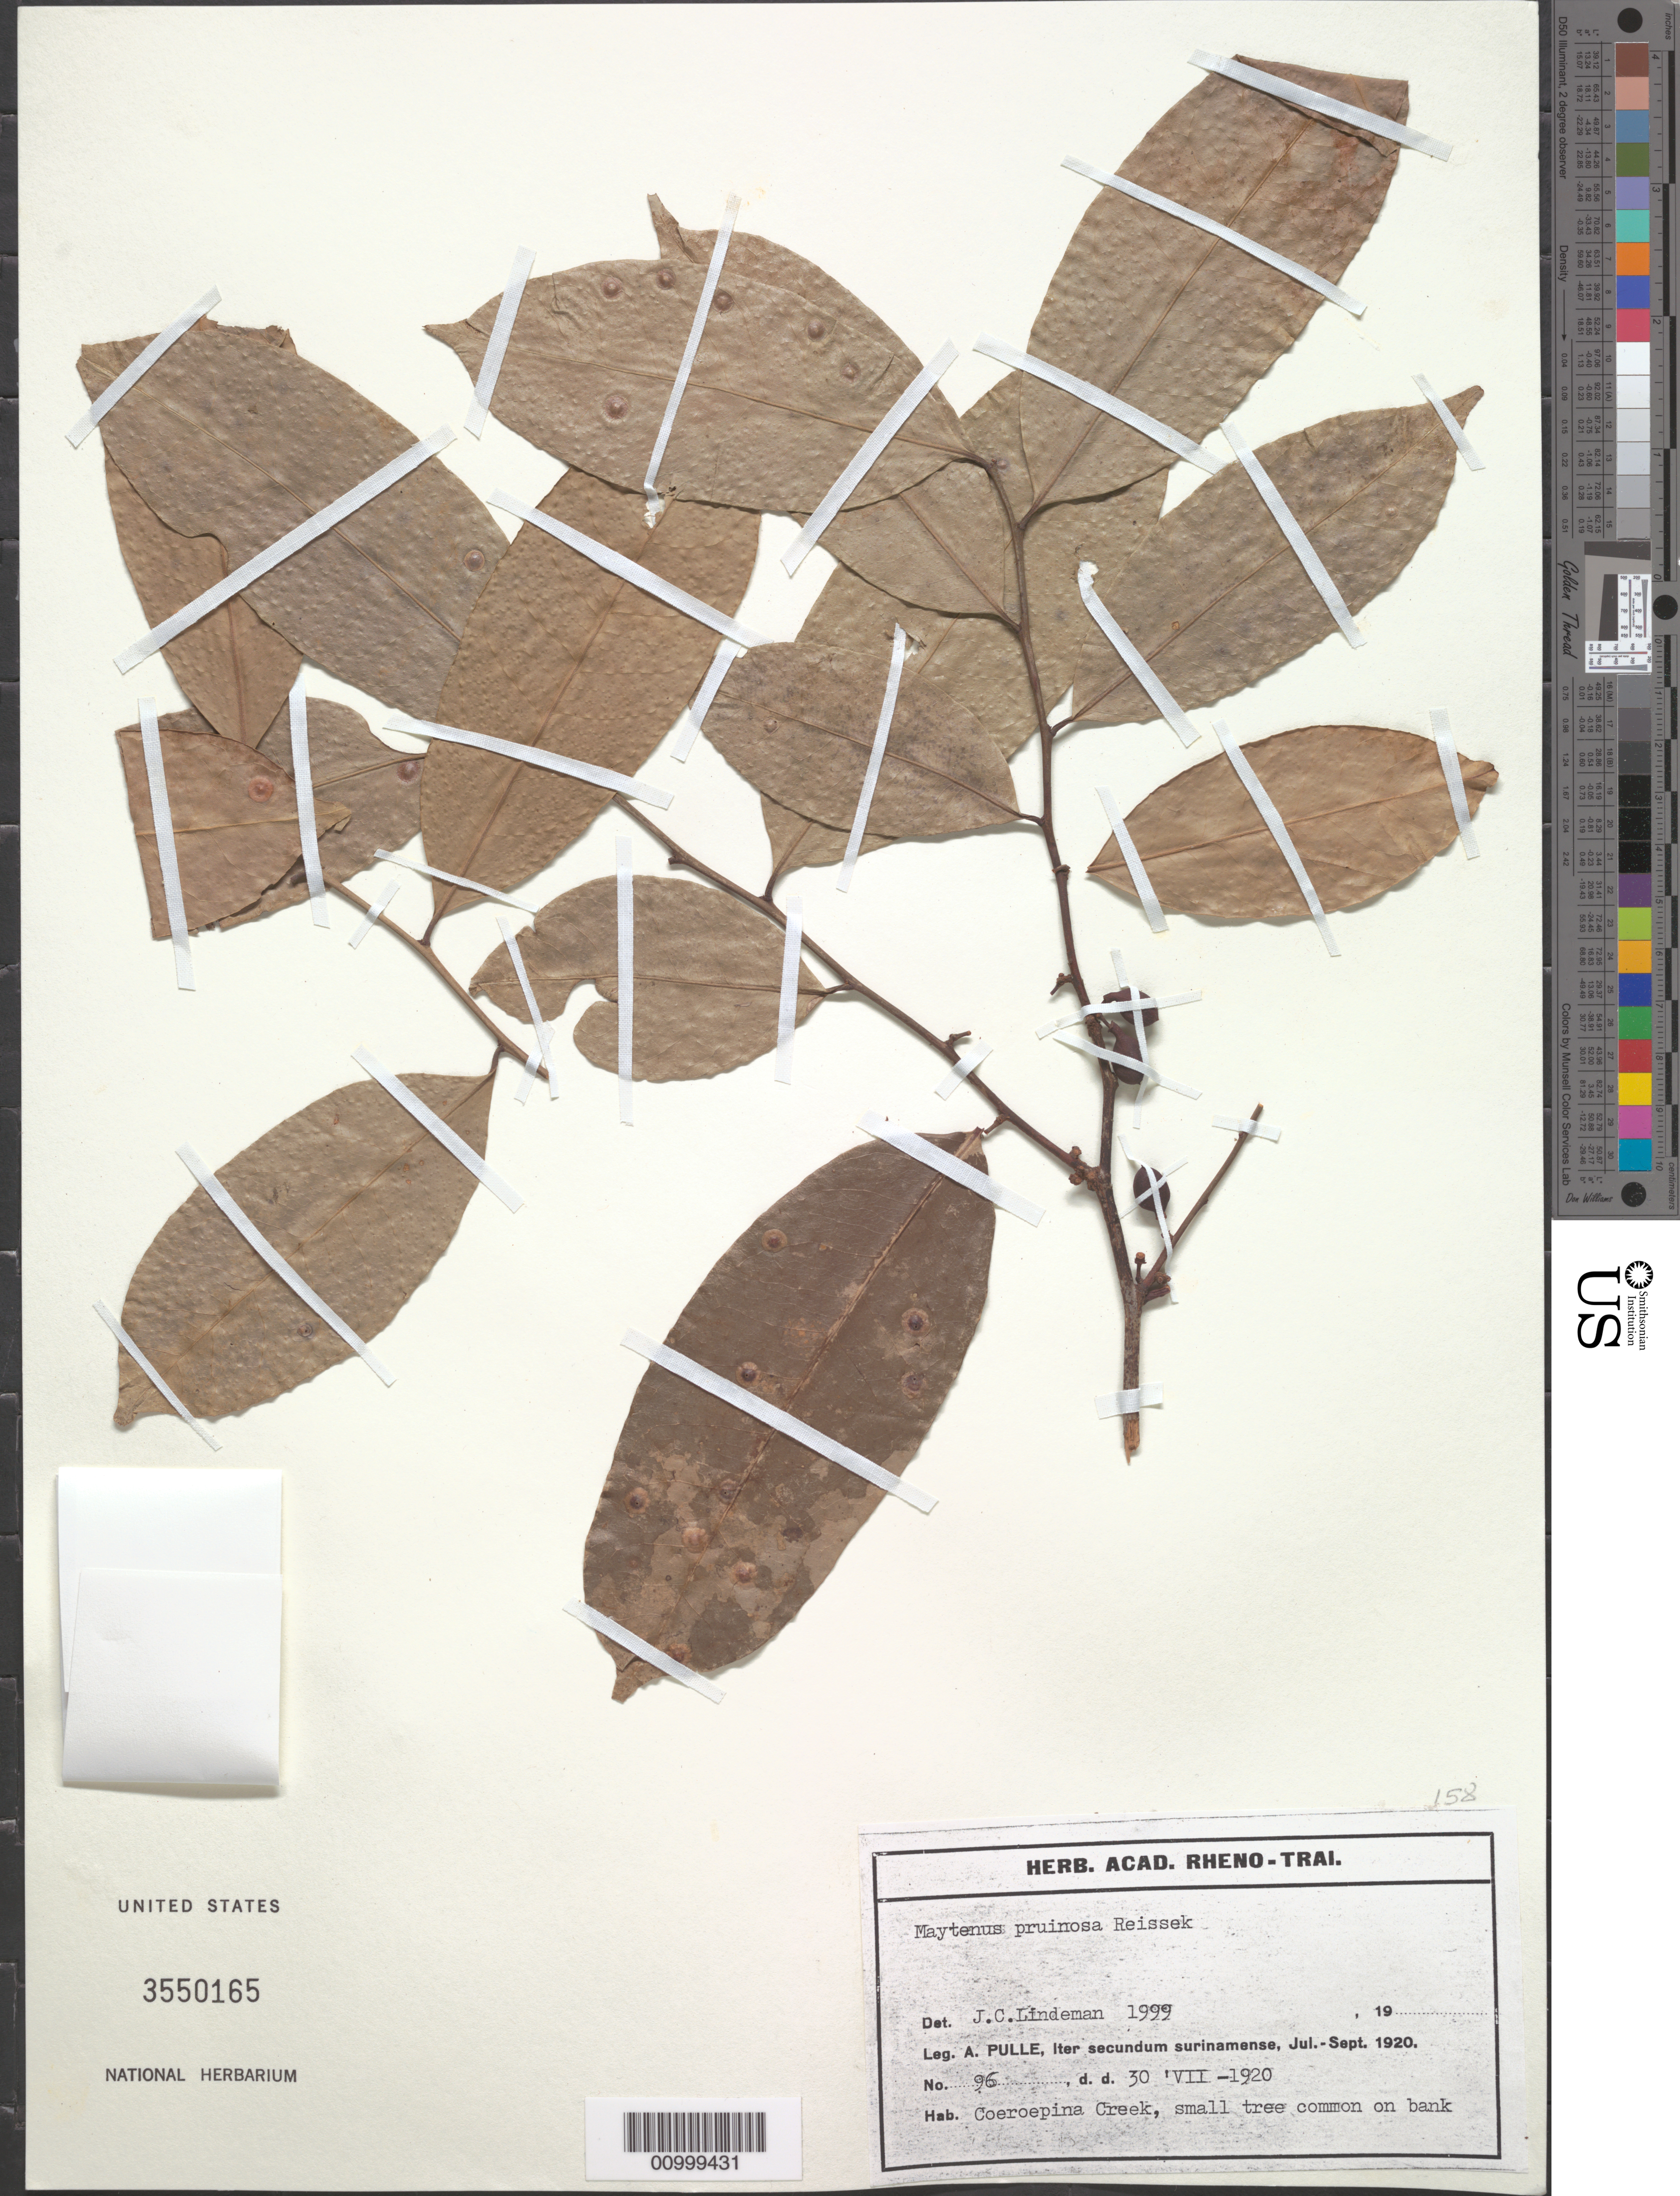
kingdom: Plantae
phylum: Tracheophyta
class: Magnoliopsida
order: Celastrales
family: Celastraceae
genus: Maytenus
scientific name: Maytenus pruinosa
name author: Reissek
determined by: Lindeman, J. C.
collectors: A. A. Pulle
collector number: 96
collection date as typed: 30-Jul-20 to Sep-20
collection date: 1920-07-30/1920-09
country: Suriname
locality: Coeroepina Creek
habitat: Creek bank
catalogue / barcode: US 3550165